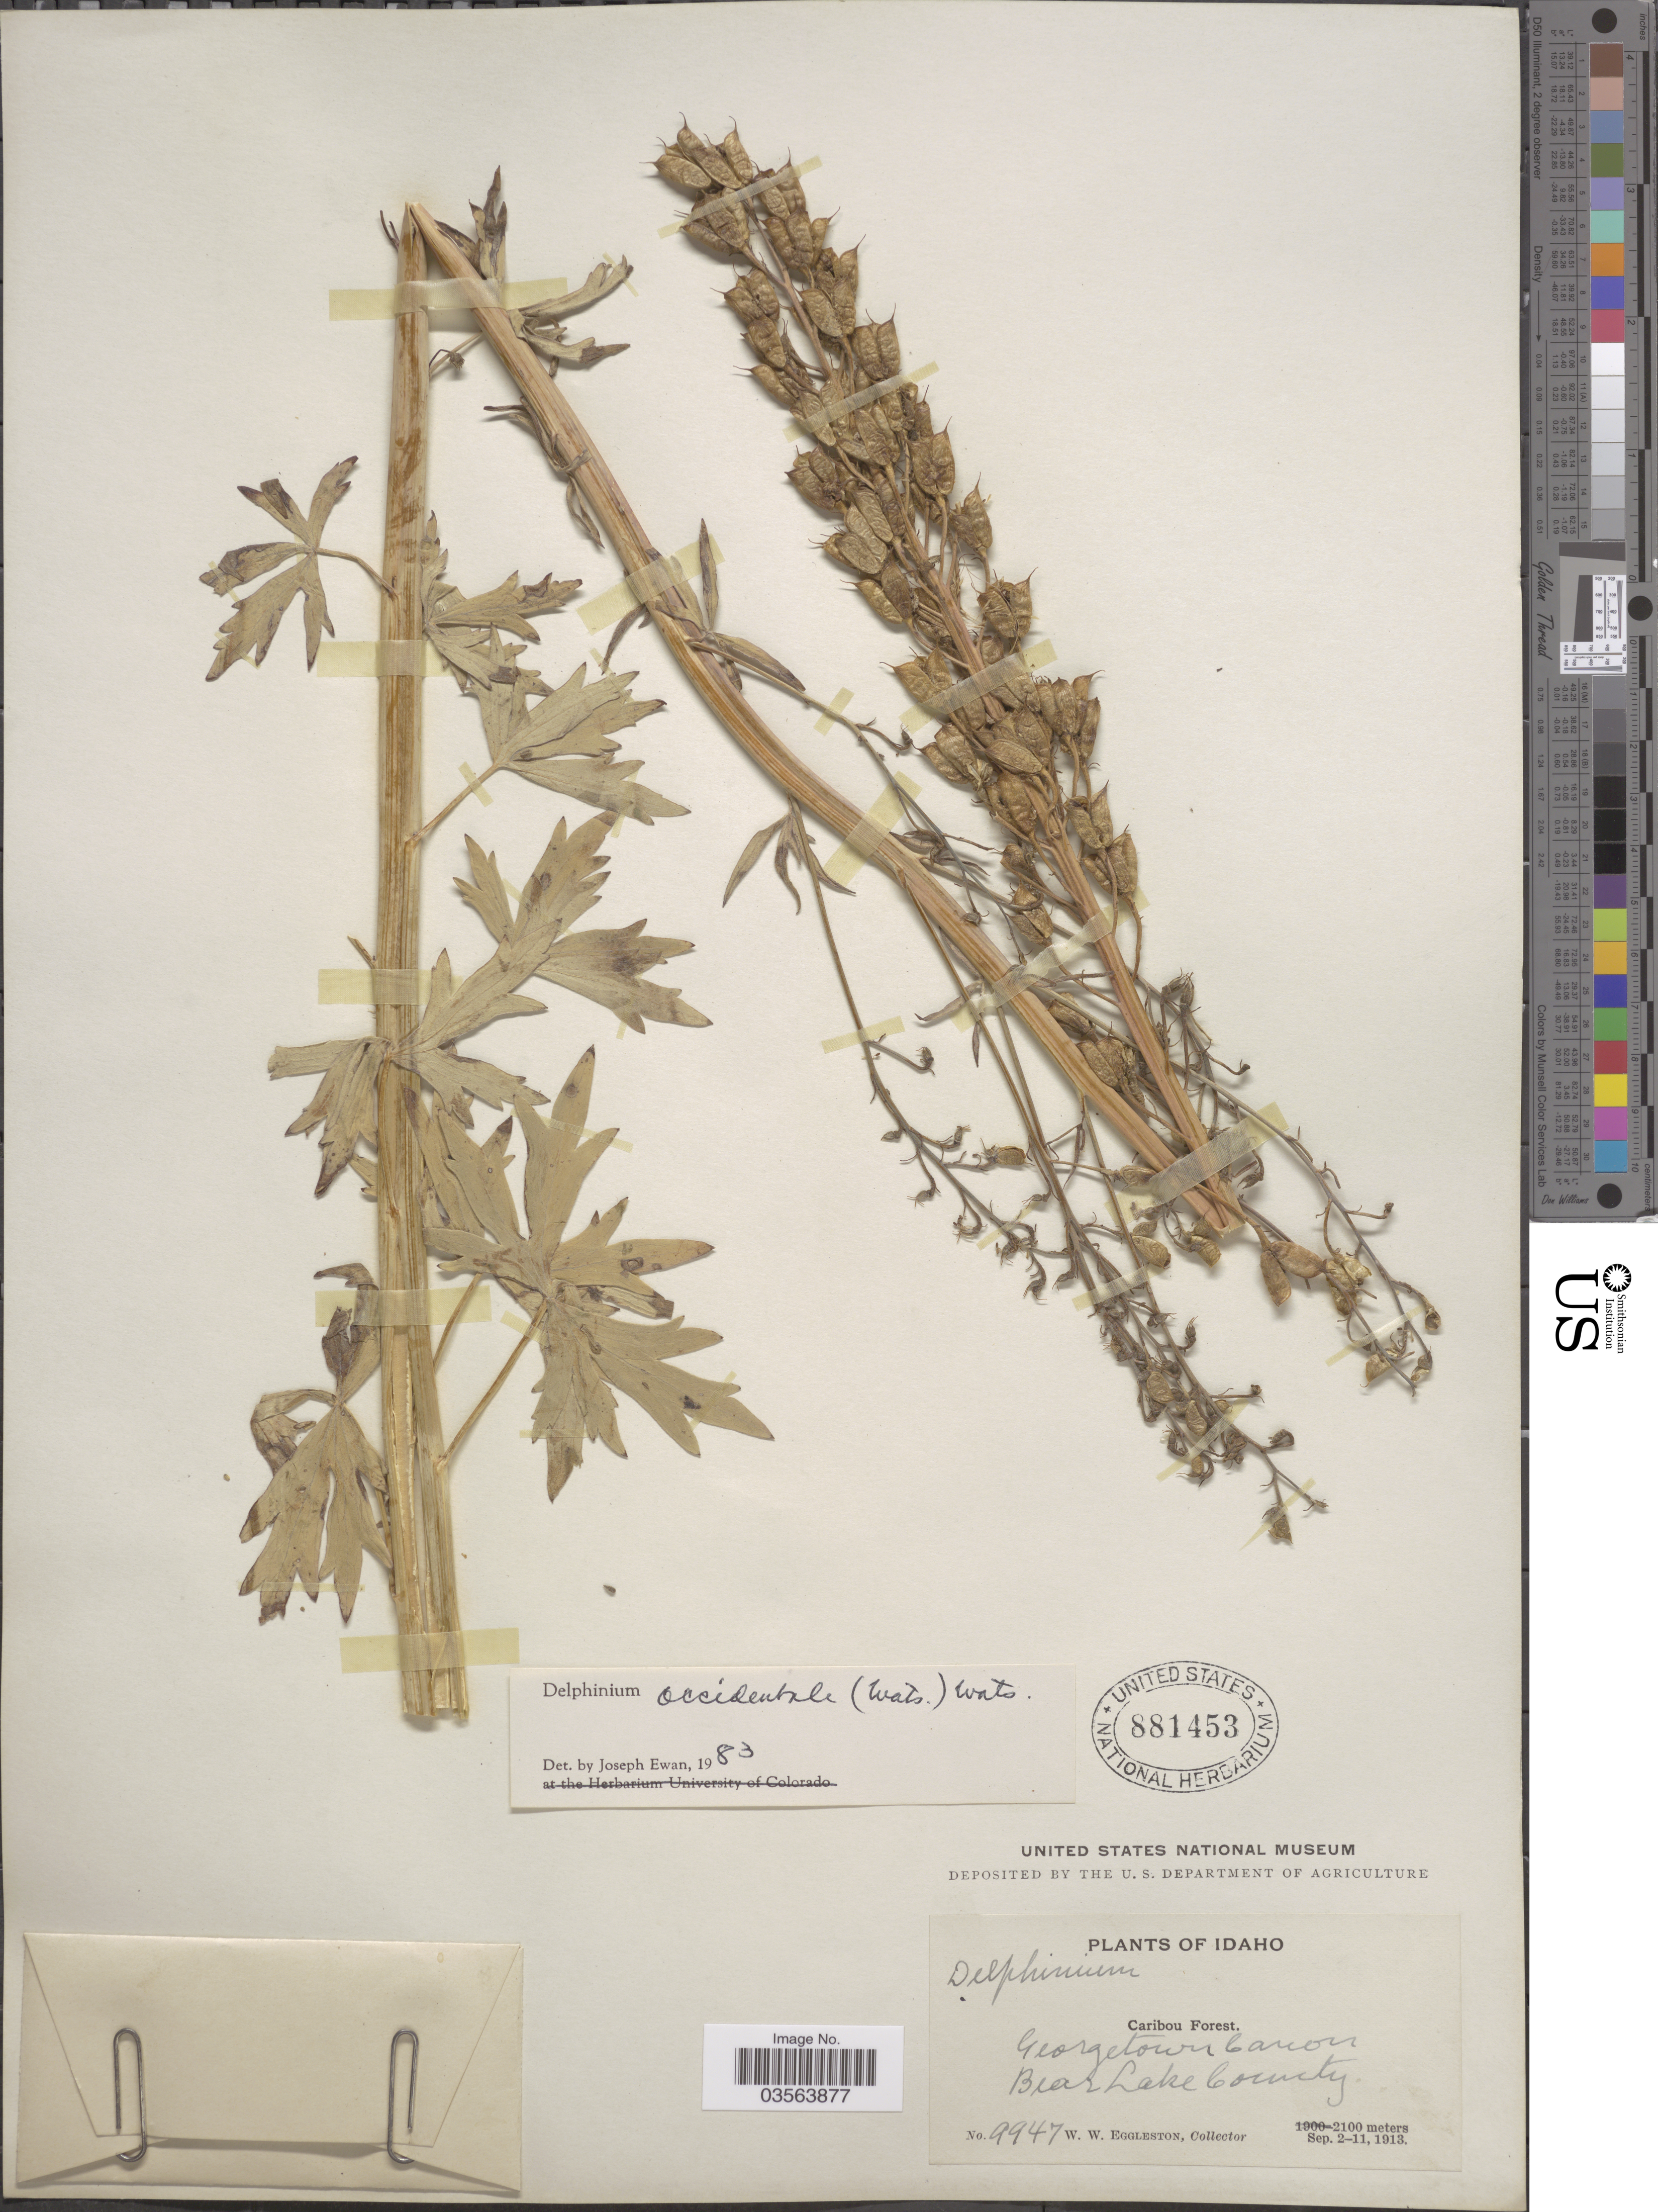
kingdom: Plantae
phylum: Tracheophyta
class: Magnoliopsida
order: Ranunculales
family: Ranunculaceae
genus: Delphinium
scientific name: Delphinium x occidentale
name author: (S. Watson) S. Watson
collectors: W. W. Eggleston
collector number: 9947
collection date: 1913-09-02/1913-09-11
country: United States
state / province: Idaho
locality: Caribou Forest. Georgetown Canon. Bear Lake County.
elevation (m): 2100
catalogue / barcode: US 881453